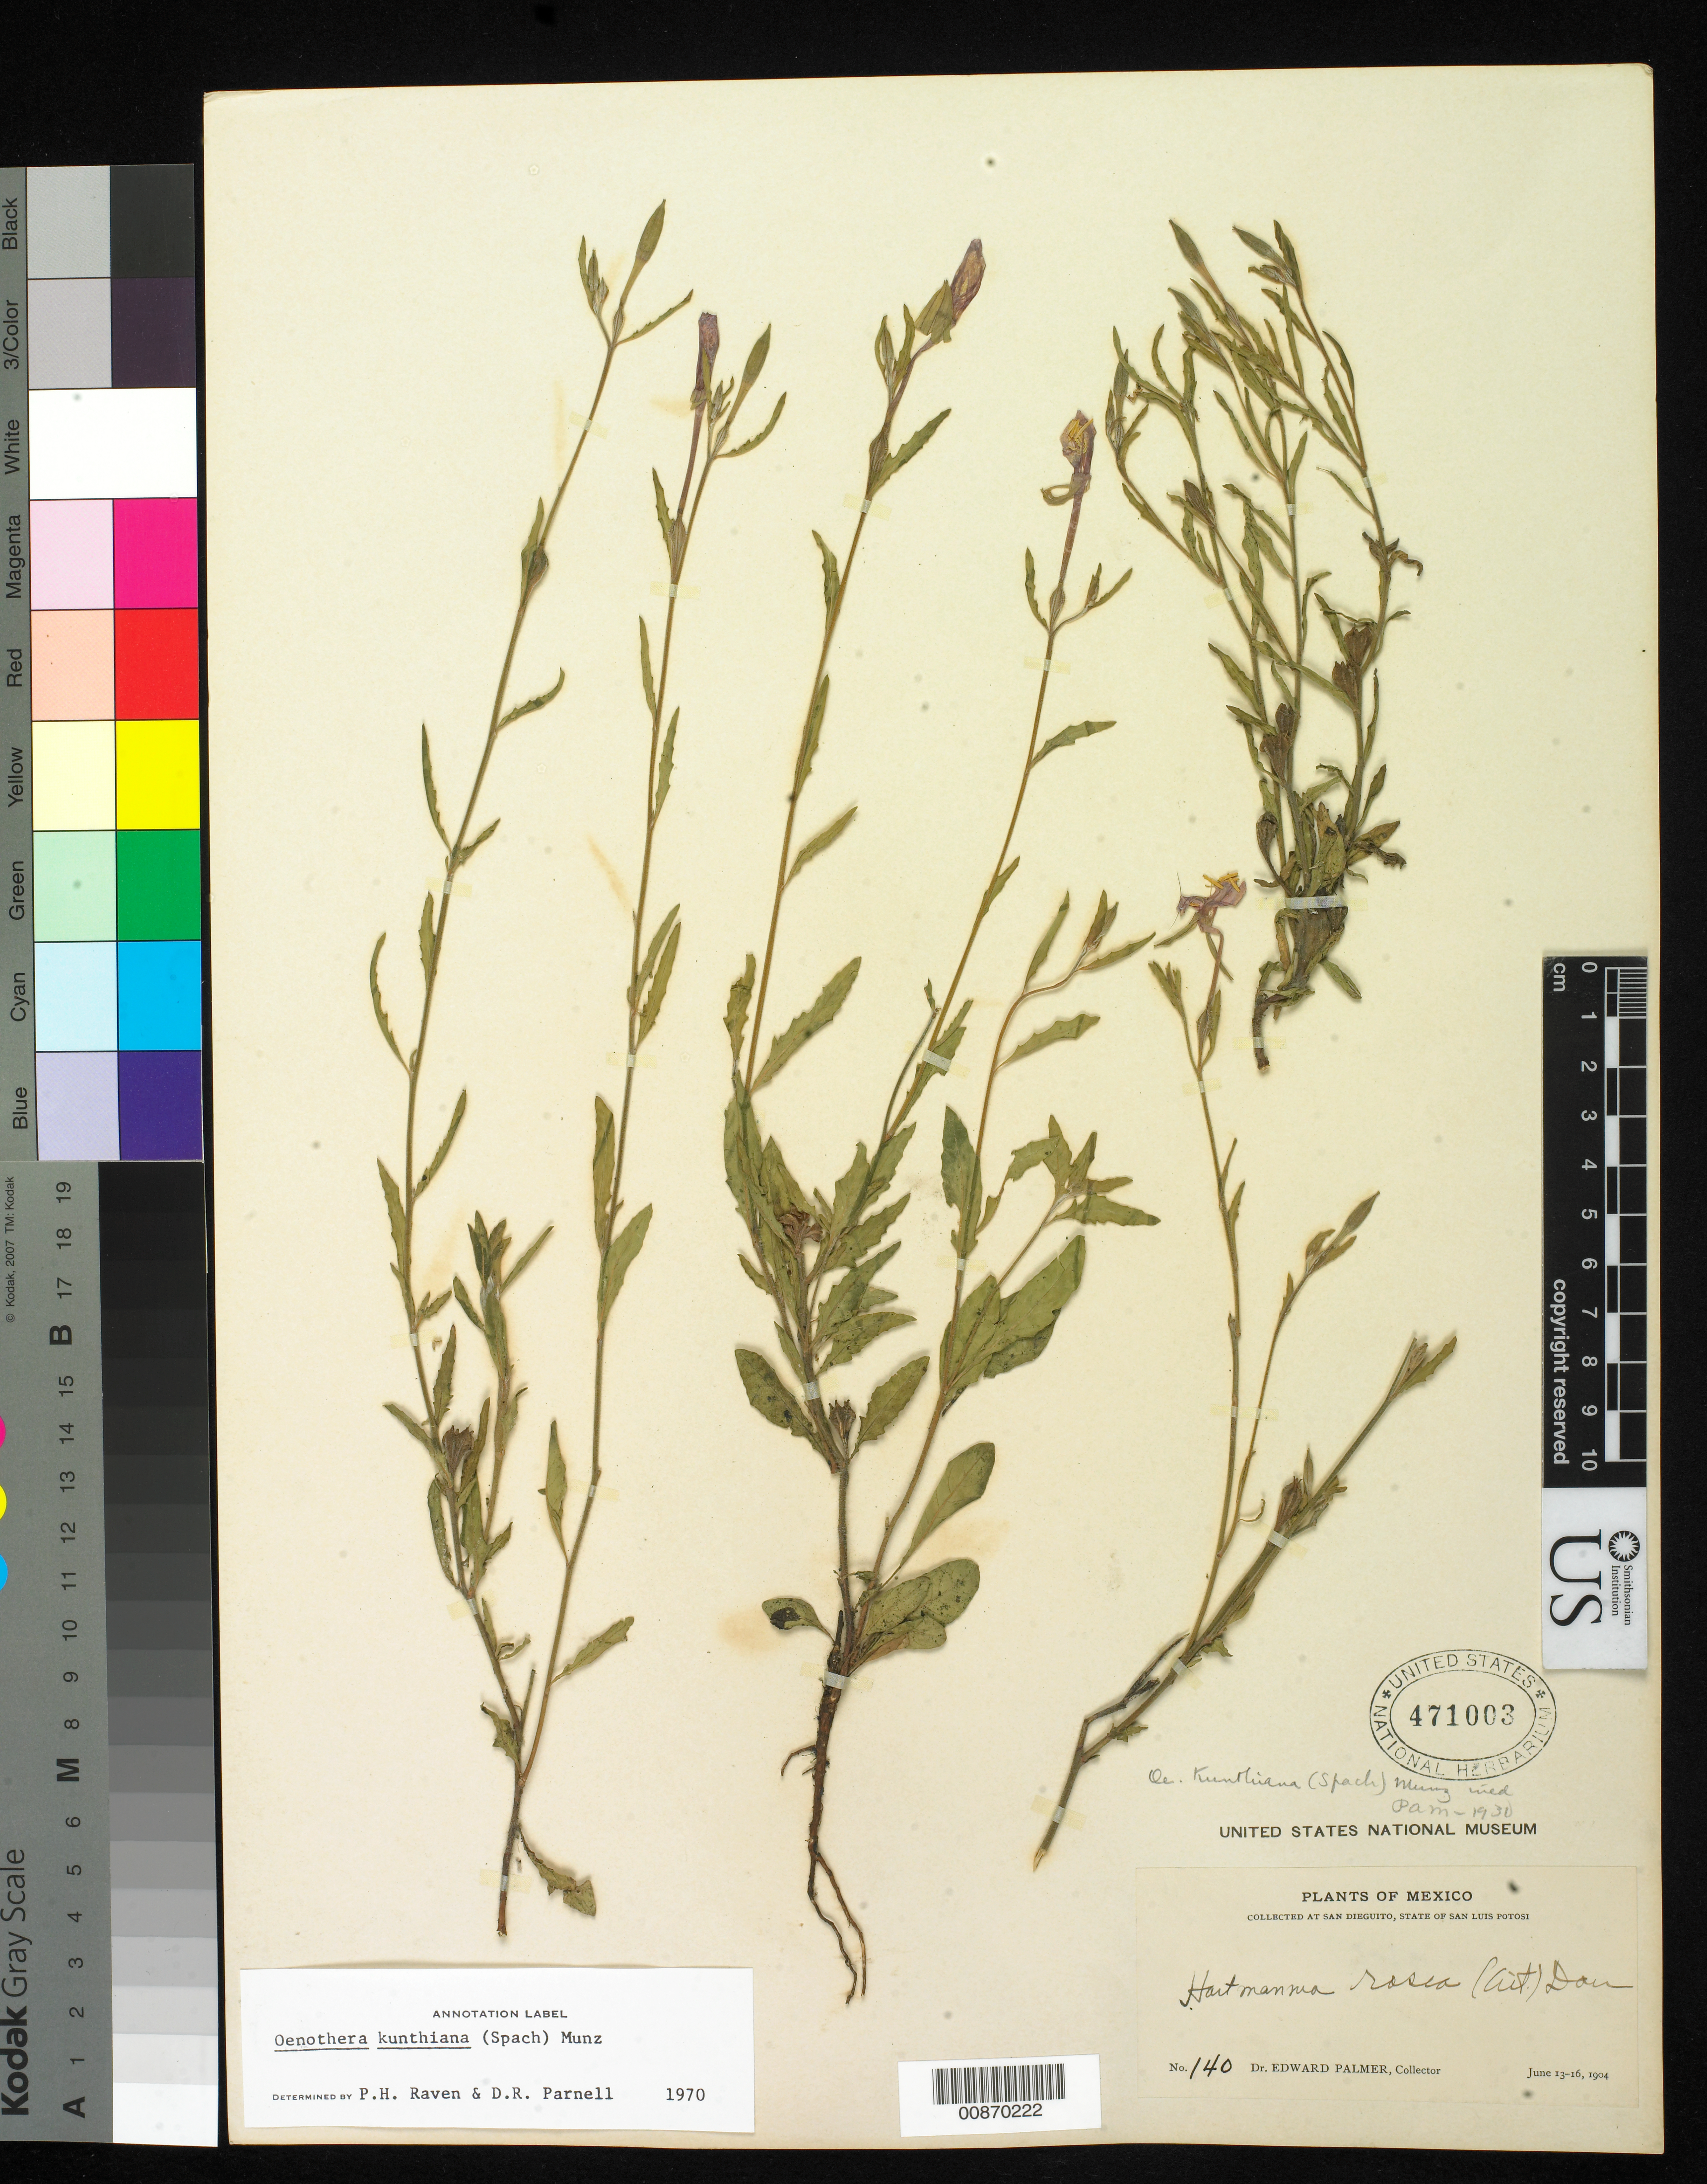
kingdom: Plantae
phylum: Tracheophyta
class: Magnoliopsida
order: Myrtales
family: Onagraceae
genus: Oenothera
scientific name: Oenothera kunthiana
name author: (Spach) Munz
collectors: E. Palmer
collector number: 140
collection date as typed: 13 Jun 1904 to 16 Jun 1904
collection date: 1904-06-13/1904-06-16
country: Mexico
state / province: San Luis Potosí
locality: San Dieguito, San Luis Potosí.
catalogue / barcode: US 471003